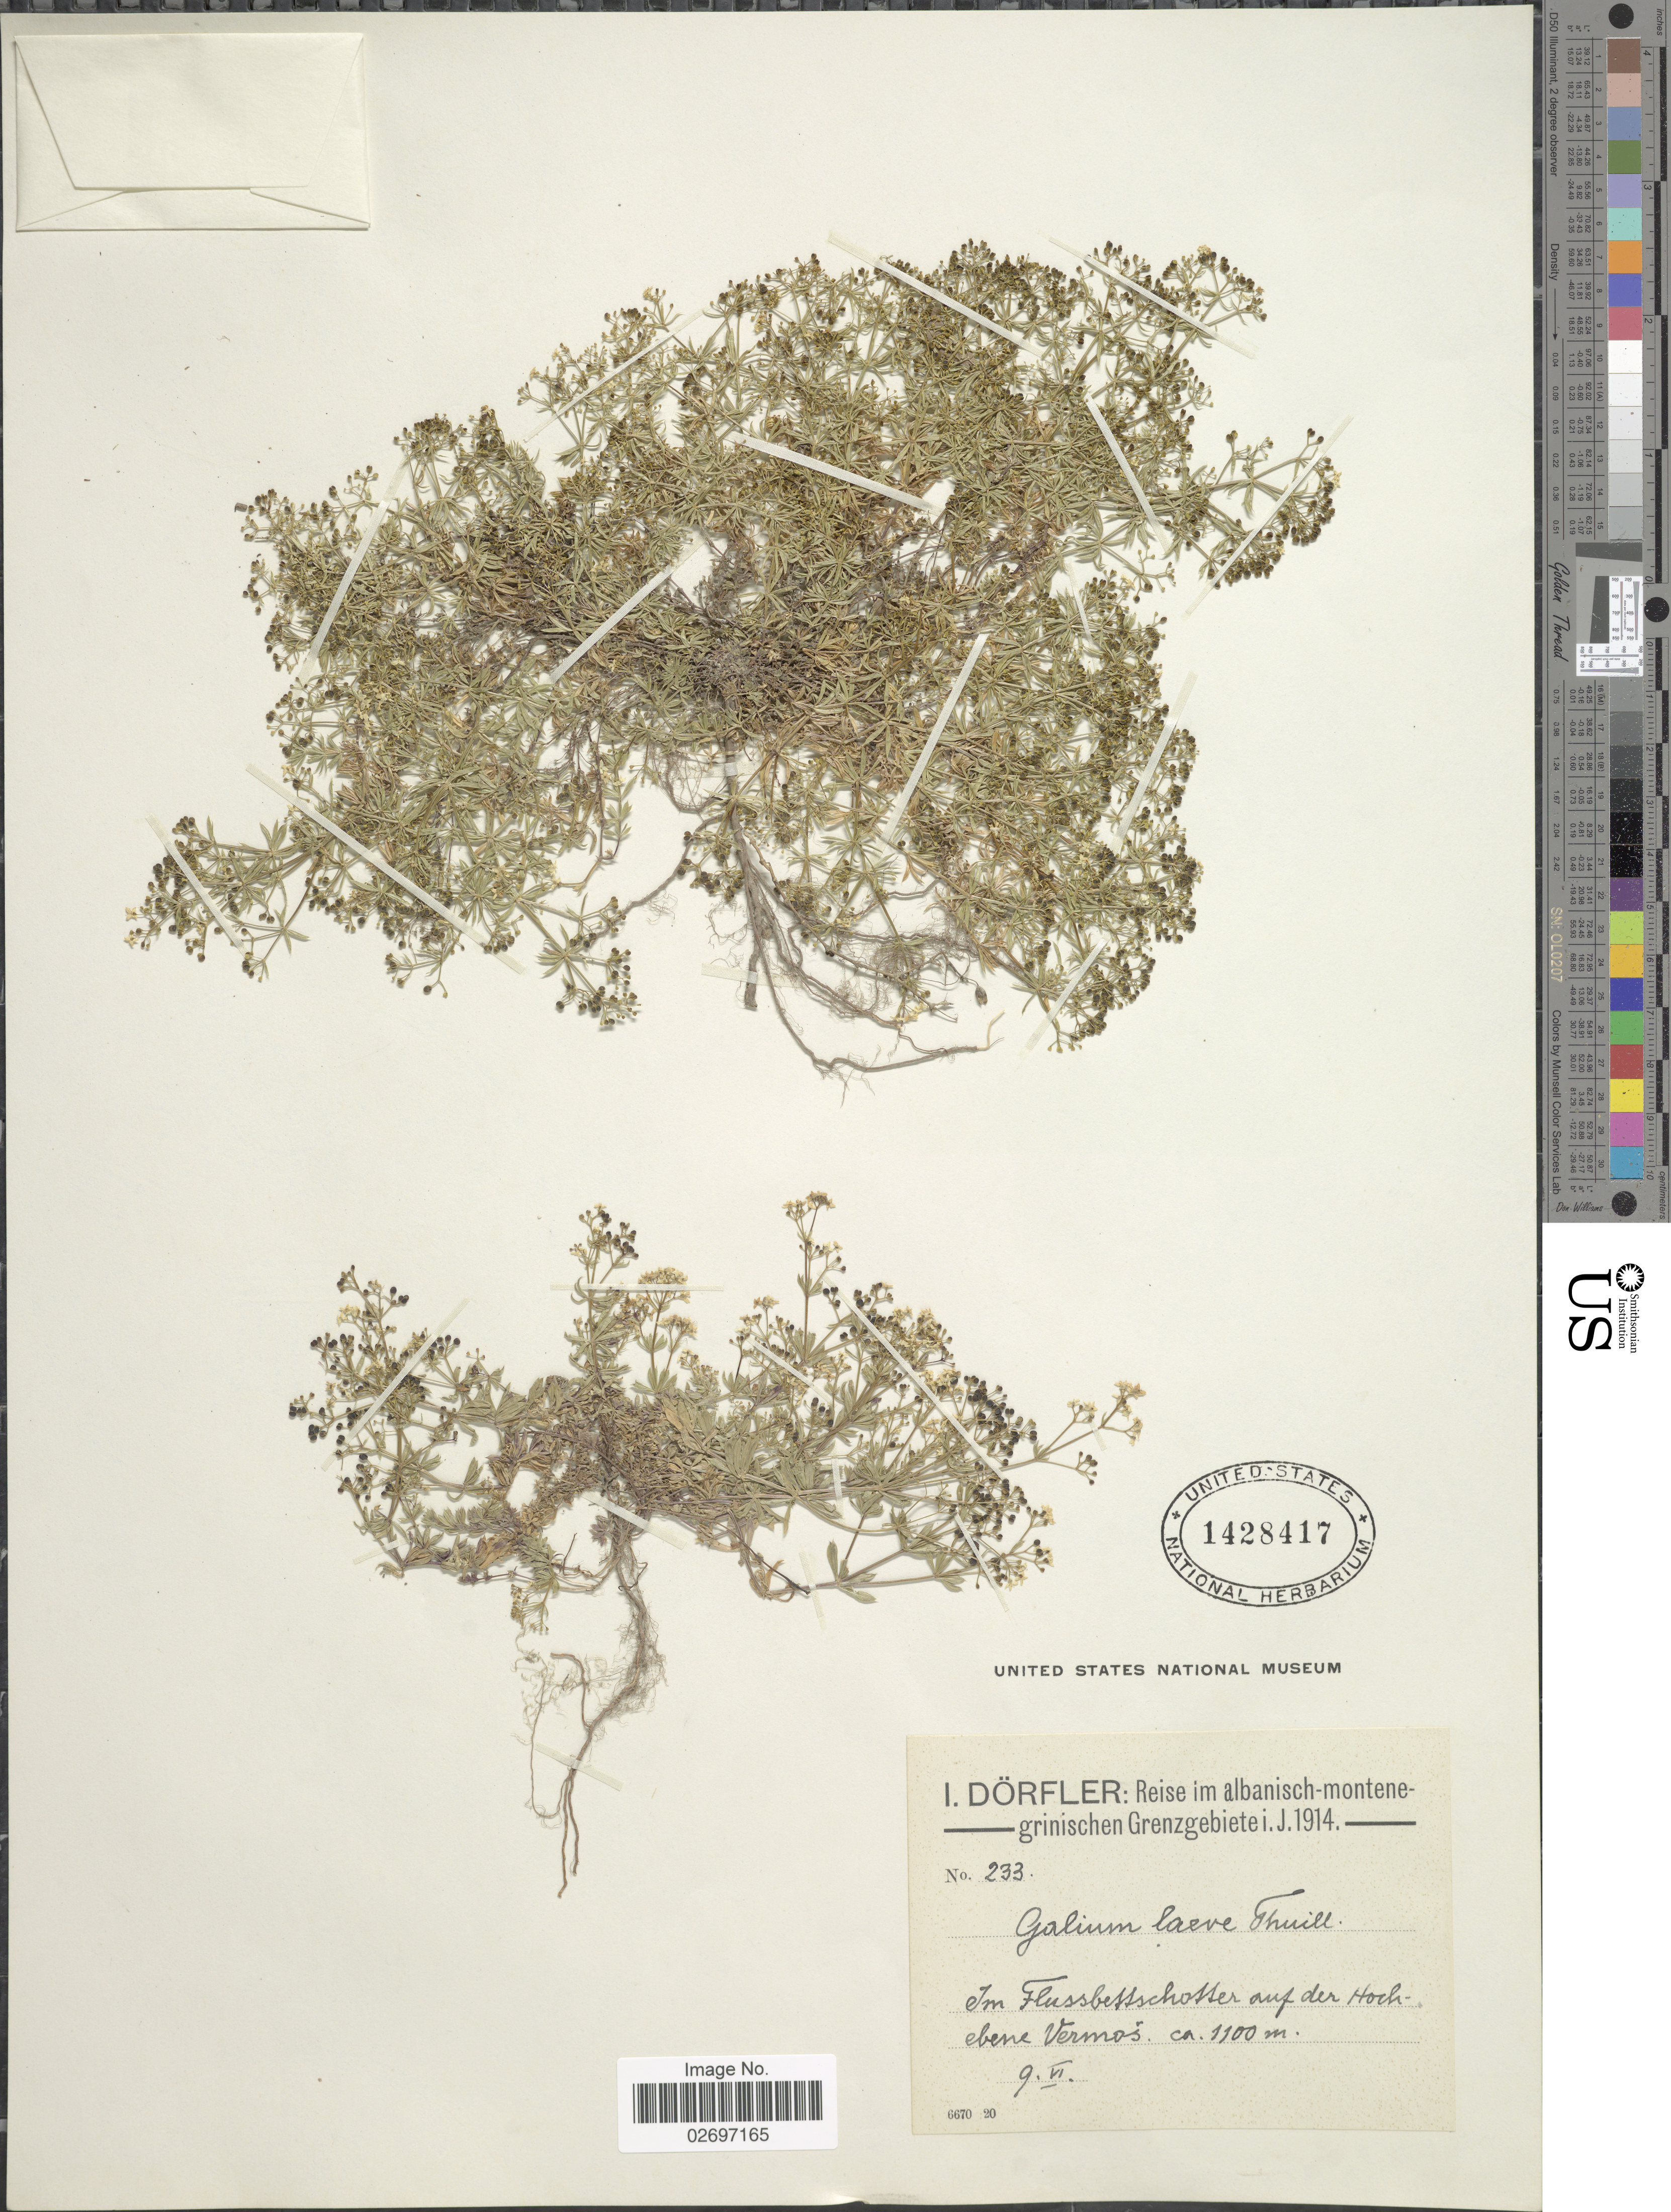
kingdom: Plantae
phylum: Tracheophyta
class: Magnoliopsida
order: Gentianales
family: Rubiaceae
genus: Galium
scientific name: Galium laeve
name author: Thuill.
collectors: I. Dörfler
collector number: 233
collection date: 1914-06-09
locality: In Flussbettschotter auf der Hochebene Vermos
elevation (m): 1300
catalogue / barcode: US 1428417